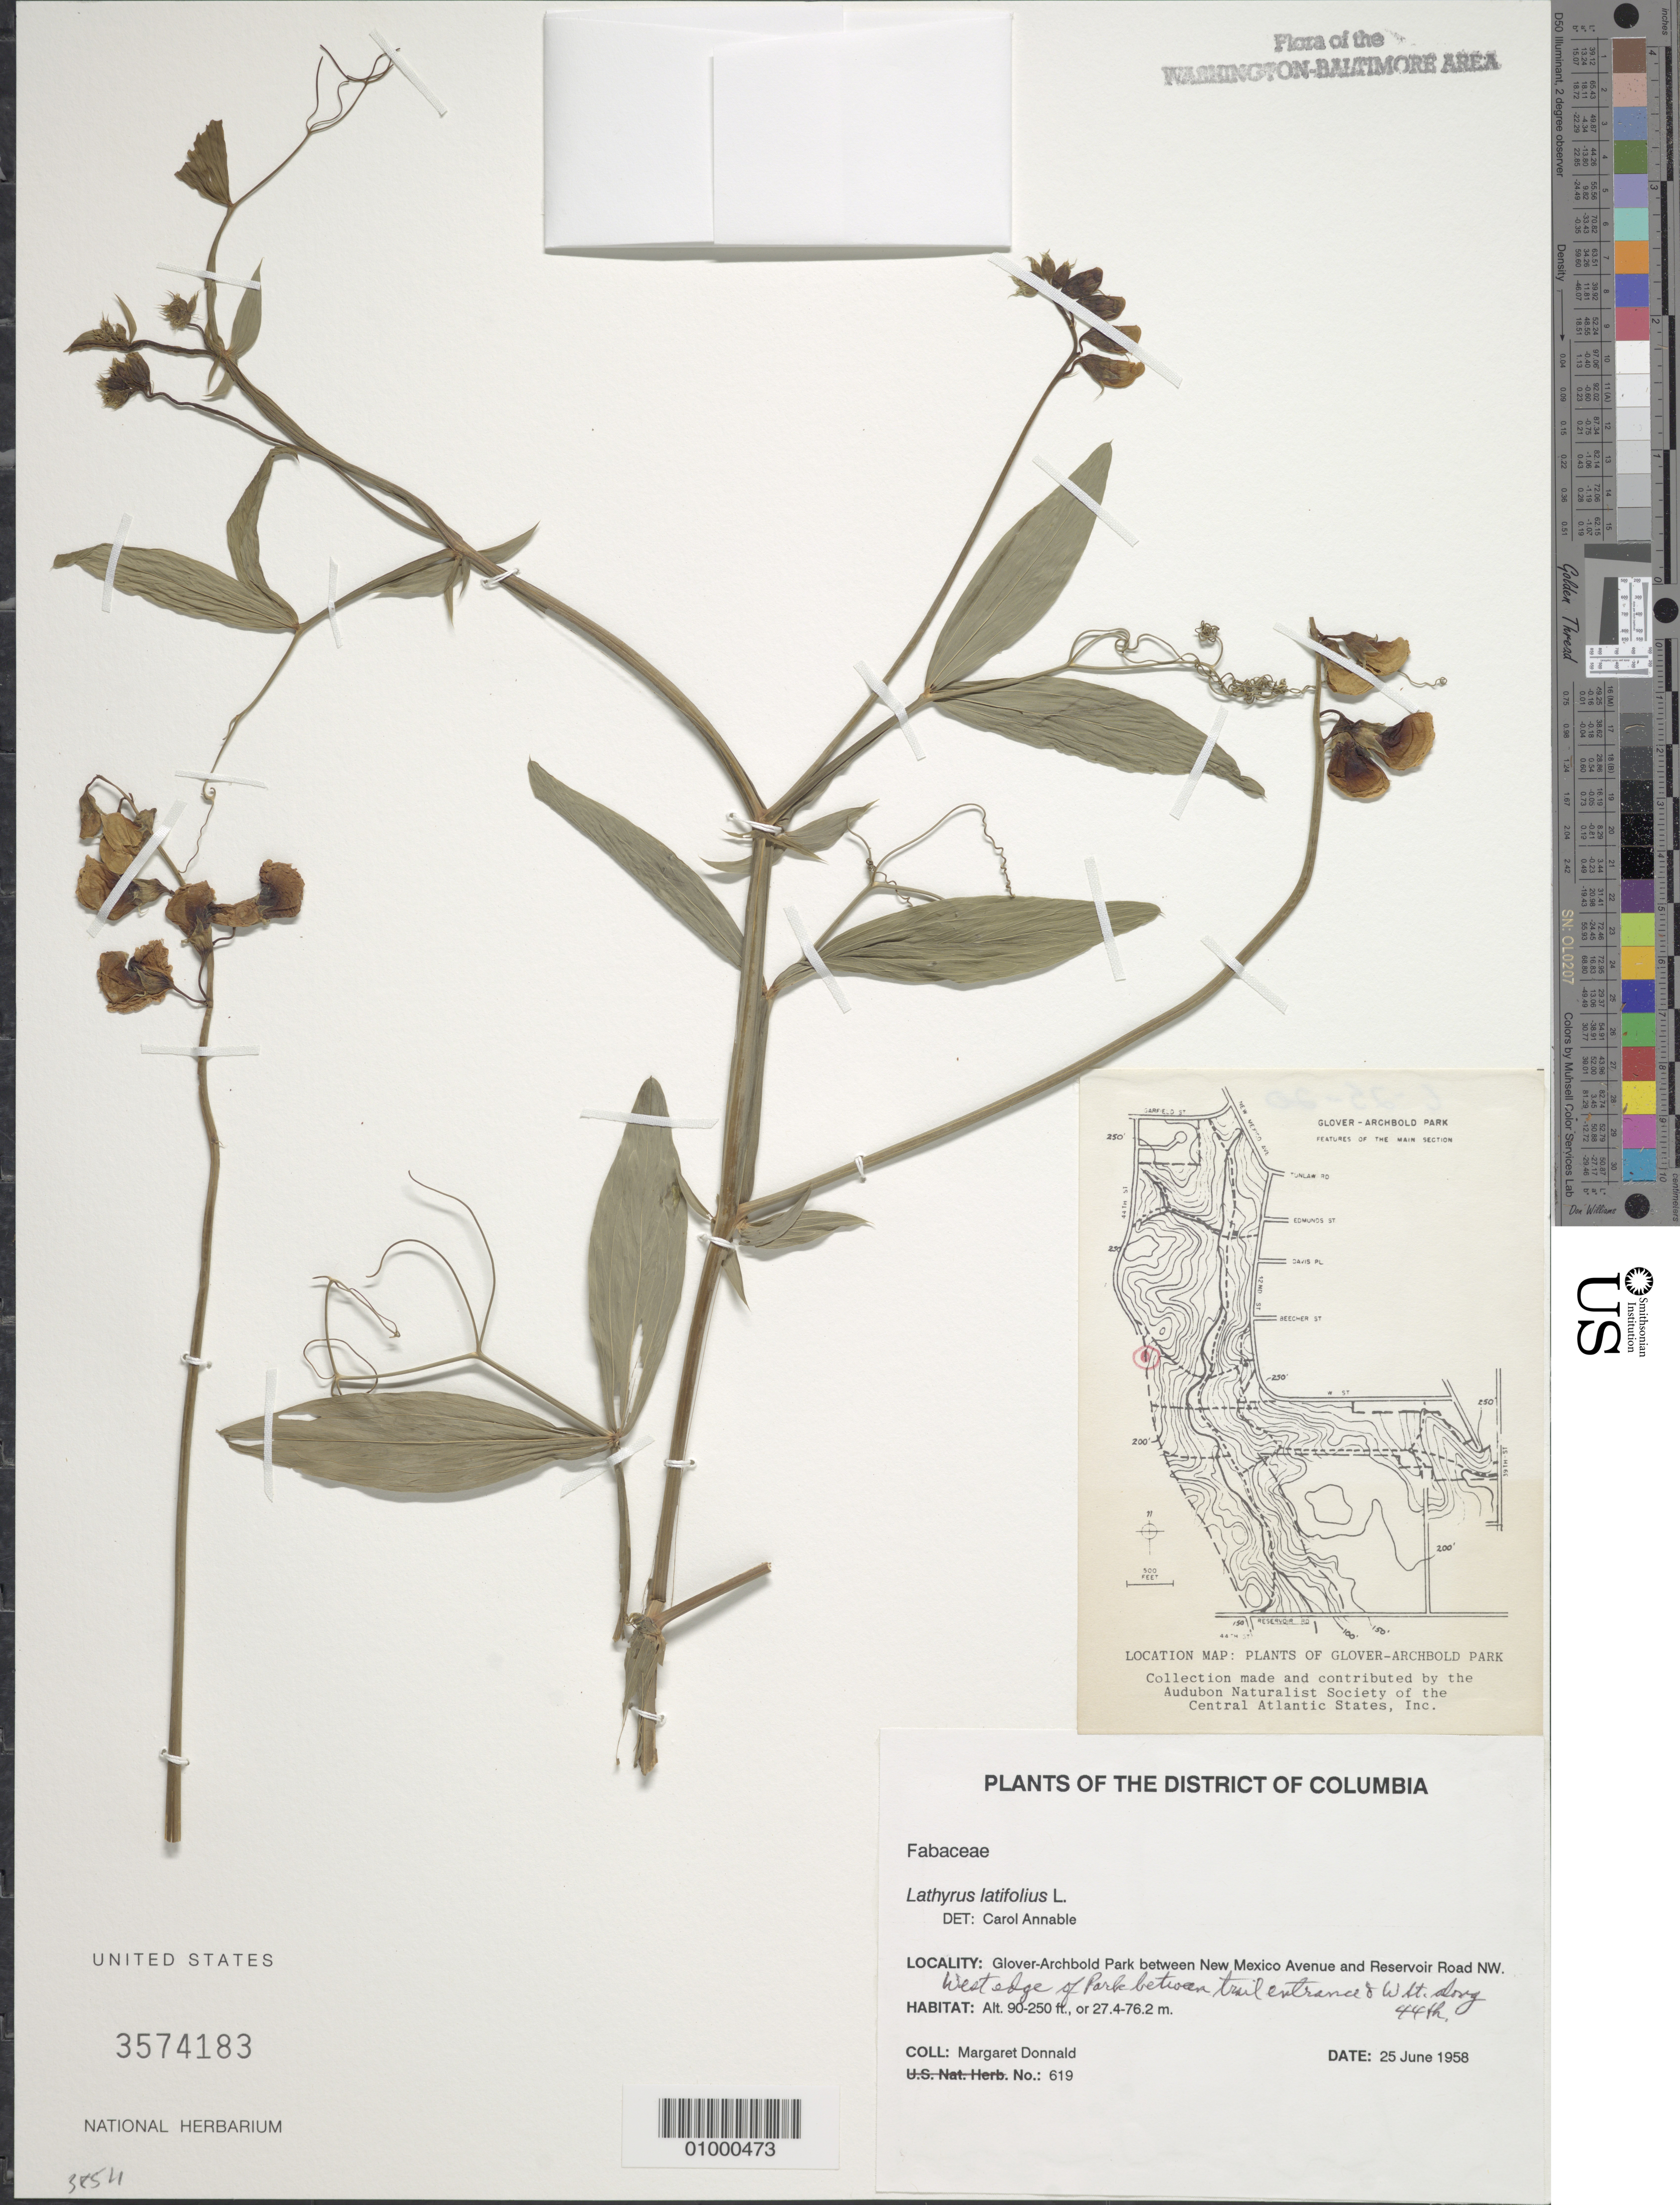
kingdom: Plantae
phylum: Tracheophyta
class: Magnoliopsida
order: Fabales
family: Fabaceae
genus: Lathyrus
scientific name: Lathyrus latifolius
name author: L.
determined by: Annable, C. R.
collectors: M. Donnald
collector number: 619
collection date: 1958-06-25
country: United States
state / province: District of Columbia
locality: Glover-Archbold Park between New Mexico Avenue and Reservoir Road NW. West edge of Park between trail enterance ofW St. along 44th.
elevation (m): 27.4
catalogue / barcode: US 3574183